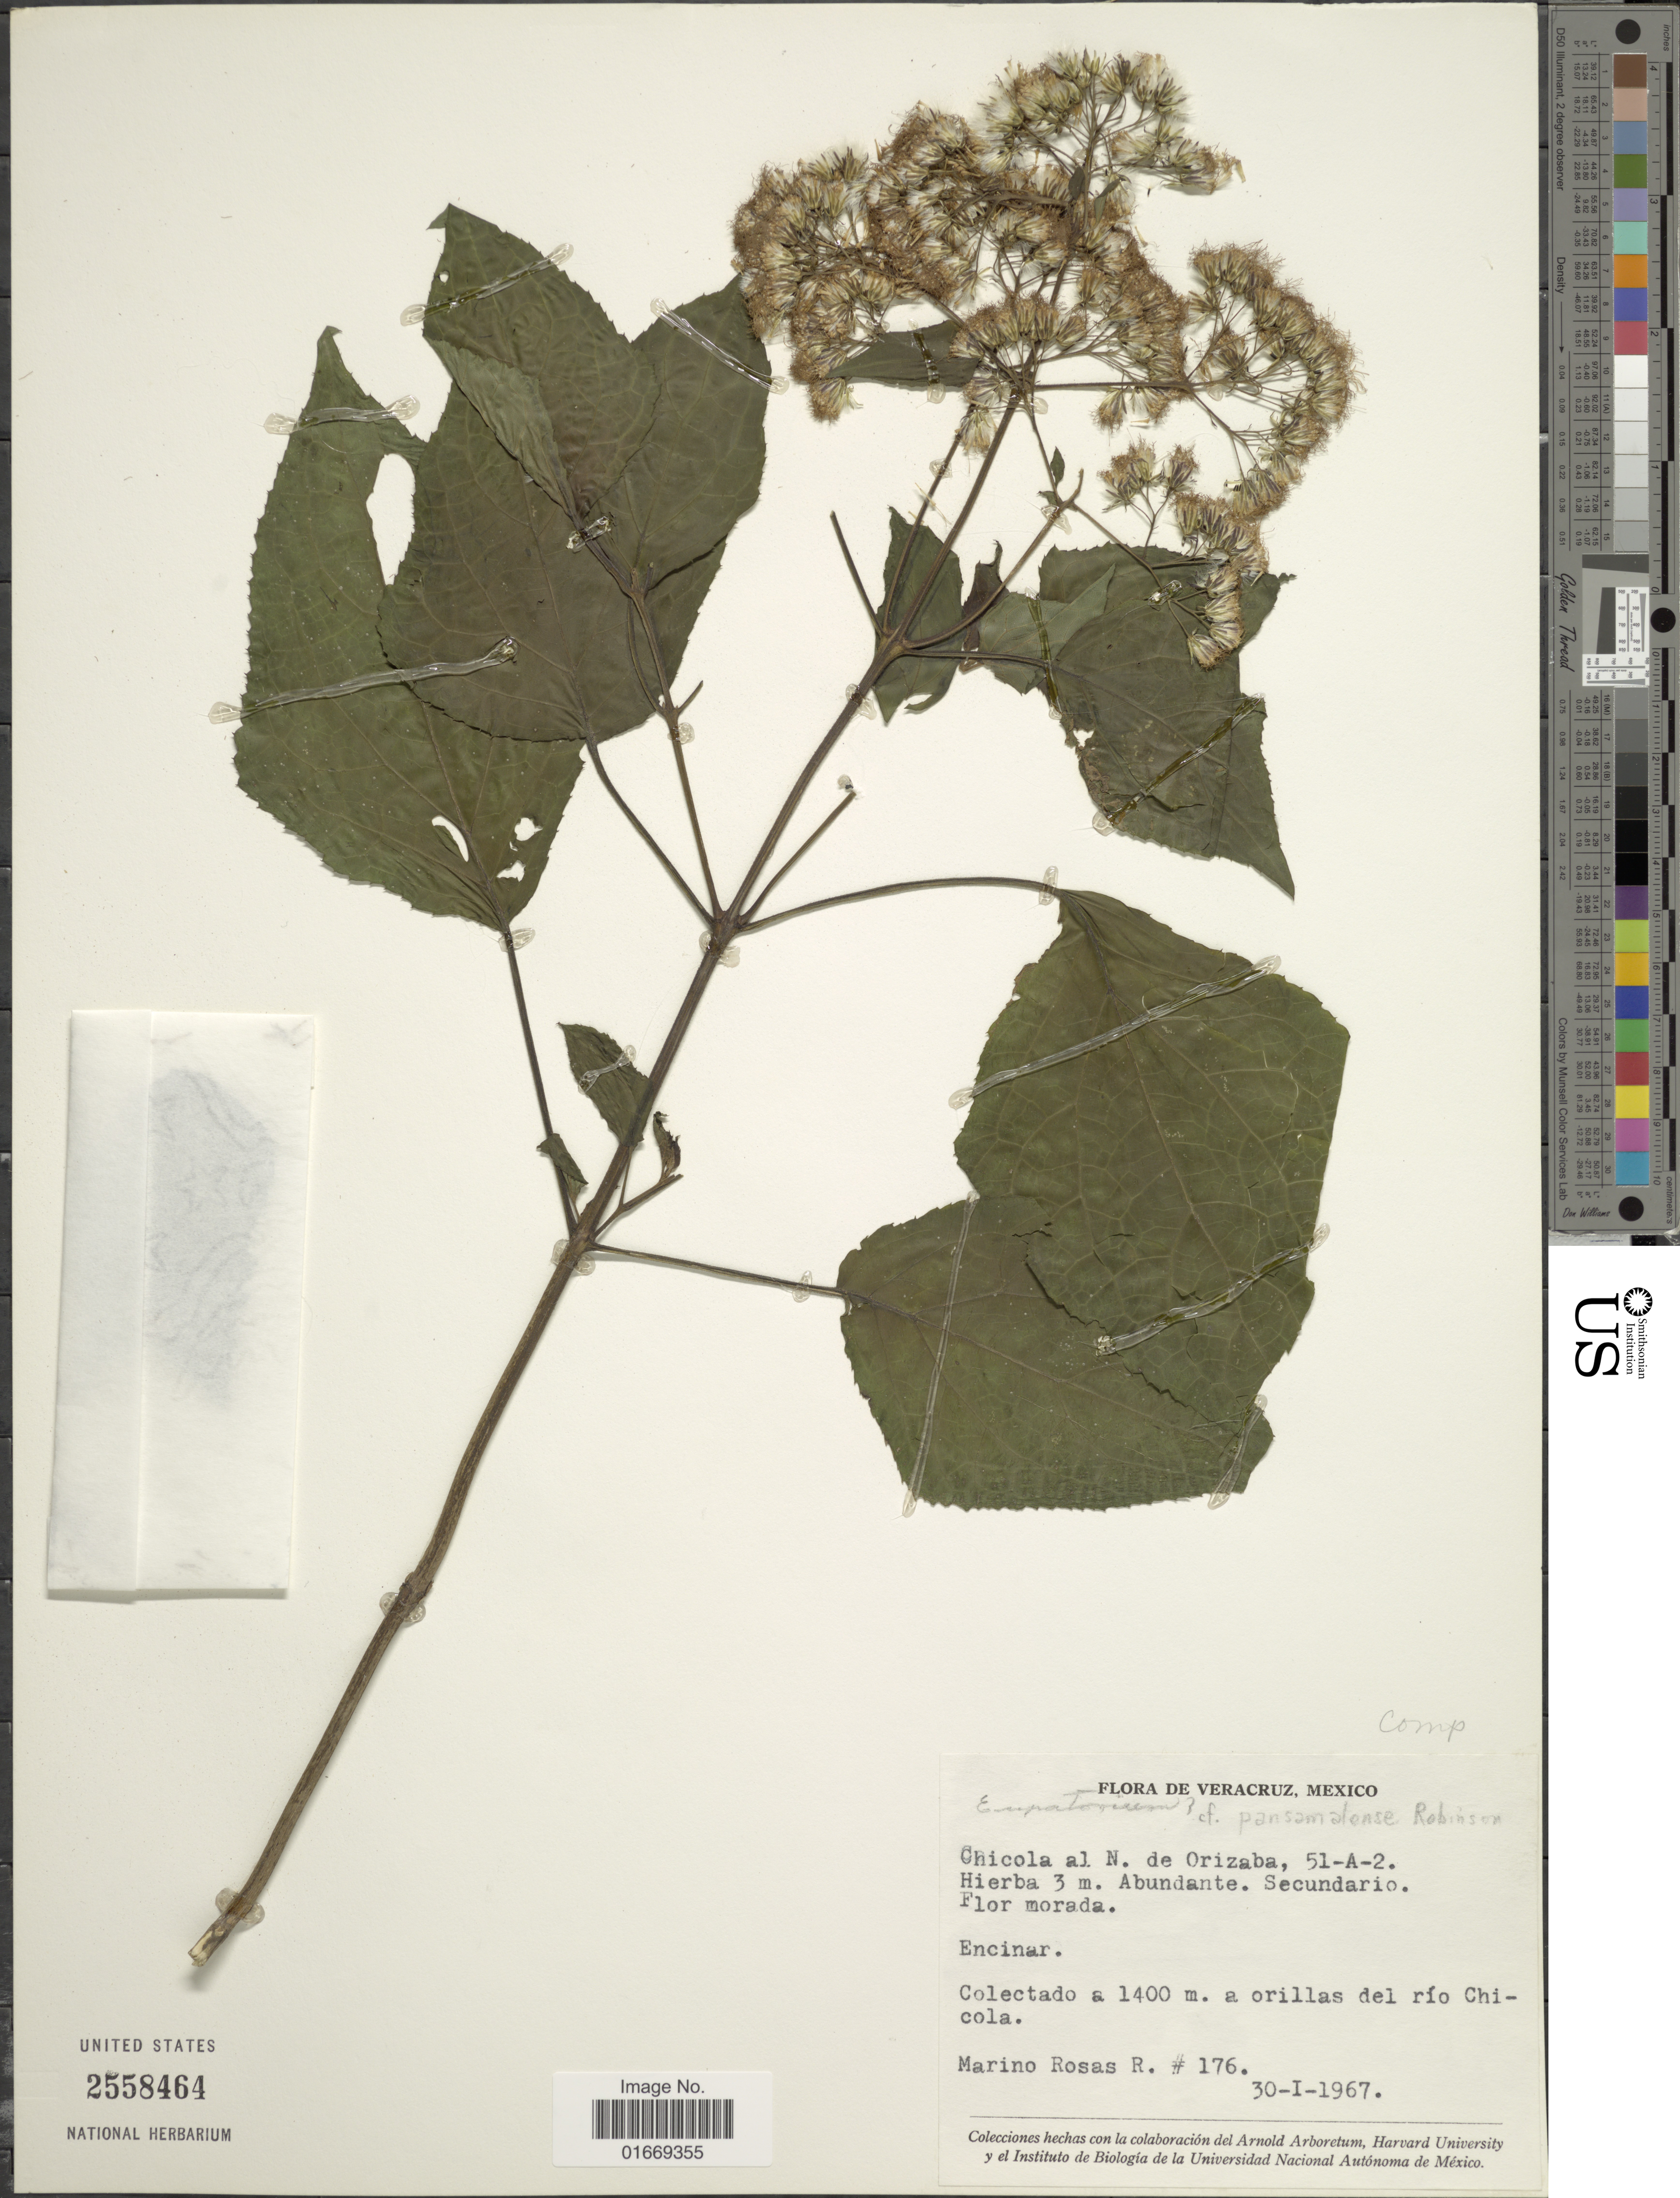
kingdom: Plantae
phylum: Tracheophyta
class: Magnoliopsida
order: Asterales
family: Asteraceae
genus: Bartlettina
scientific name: Bartlettina oresbia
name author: (B.L. Rob.) R.M. King & H. Rob.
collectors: M. Rosas R.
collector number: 176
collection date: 1967-01-30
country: Mexico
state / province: Veracruz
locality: Chicola al N. de Orizaba, 51-A-2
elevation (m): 1400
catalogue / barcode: US 2558464